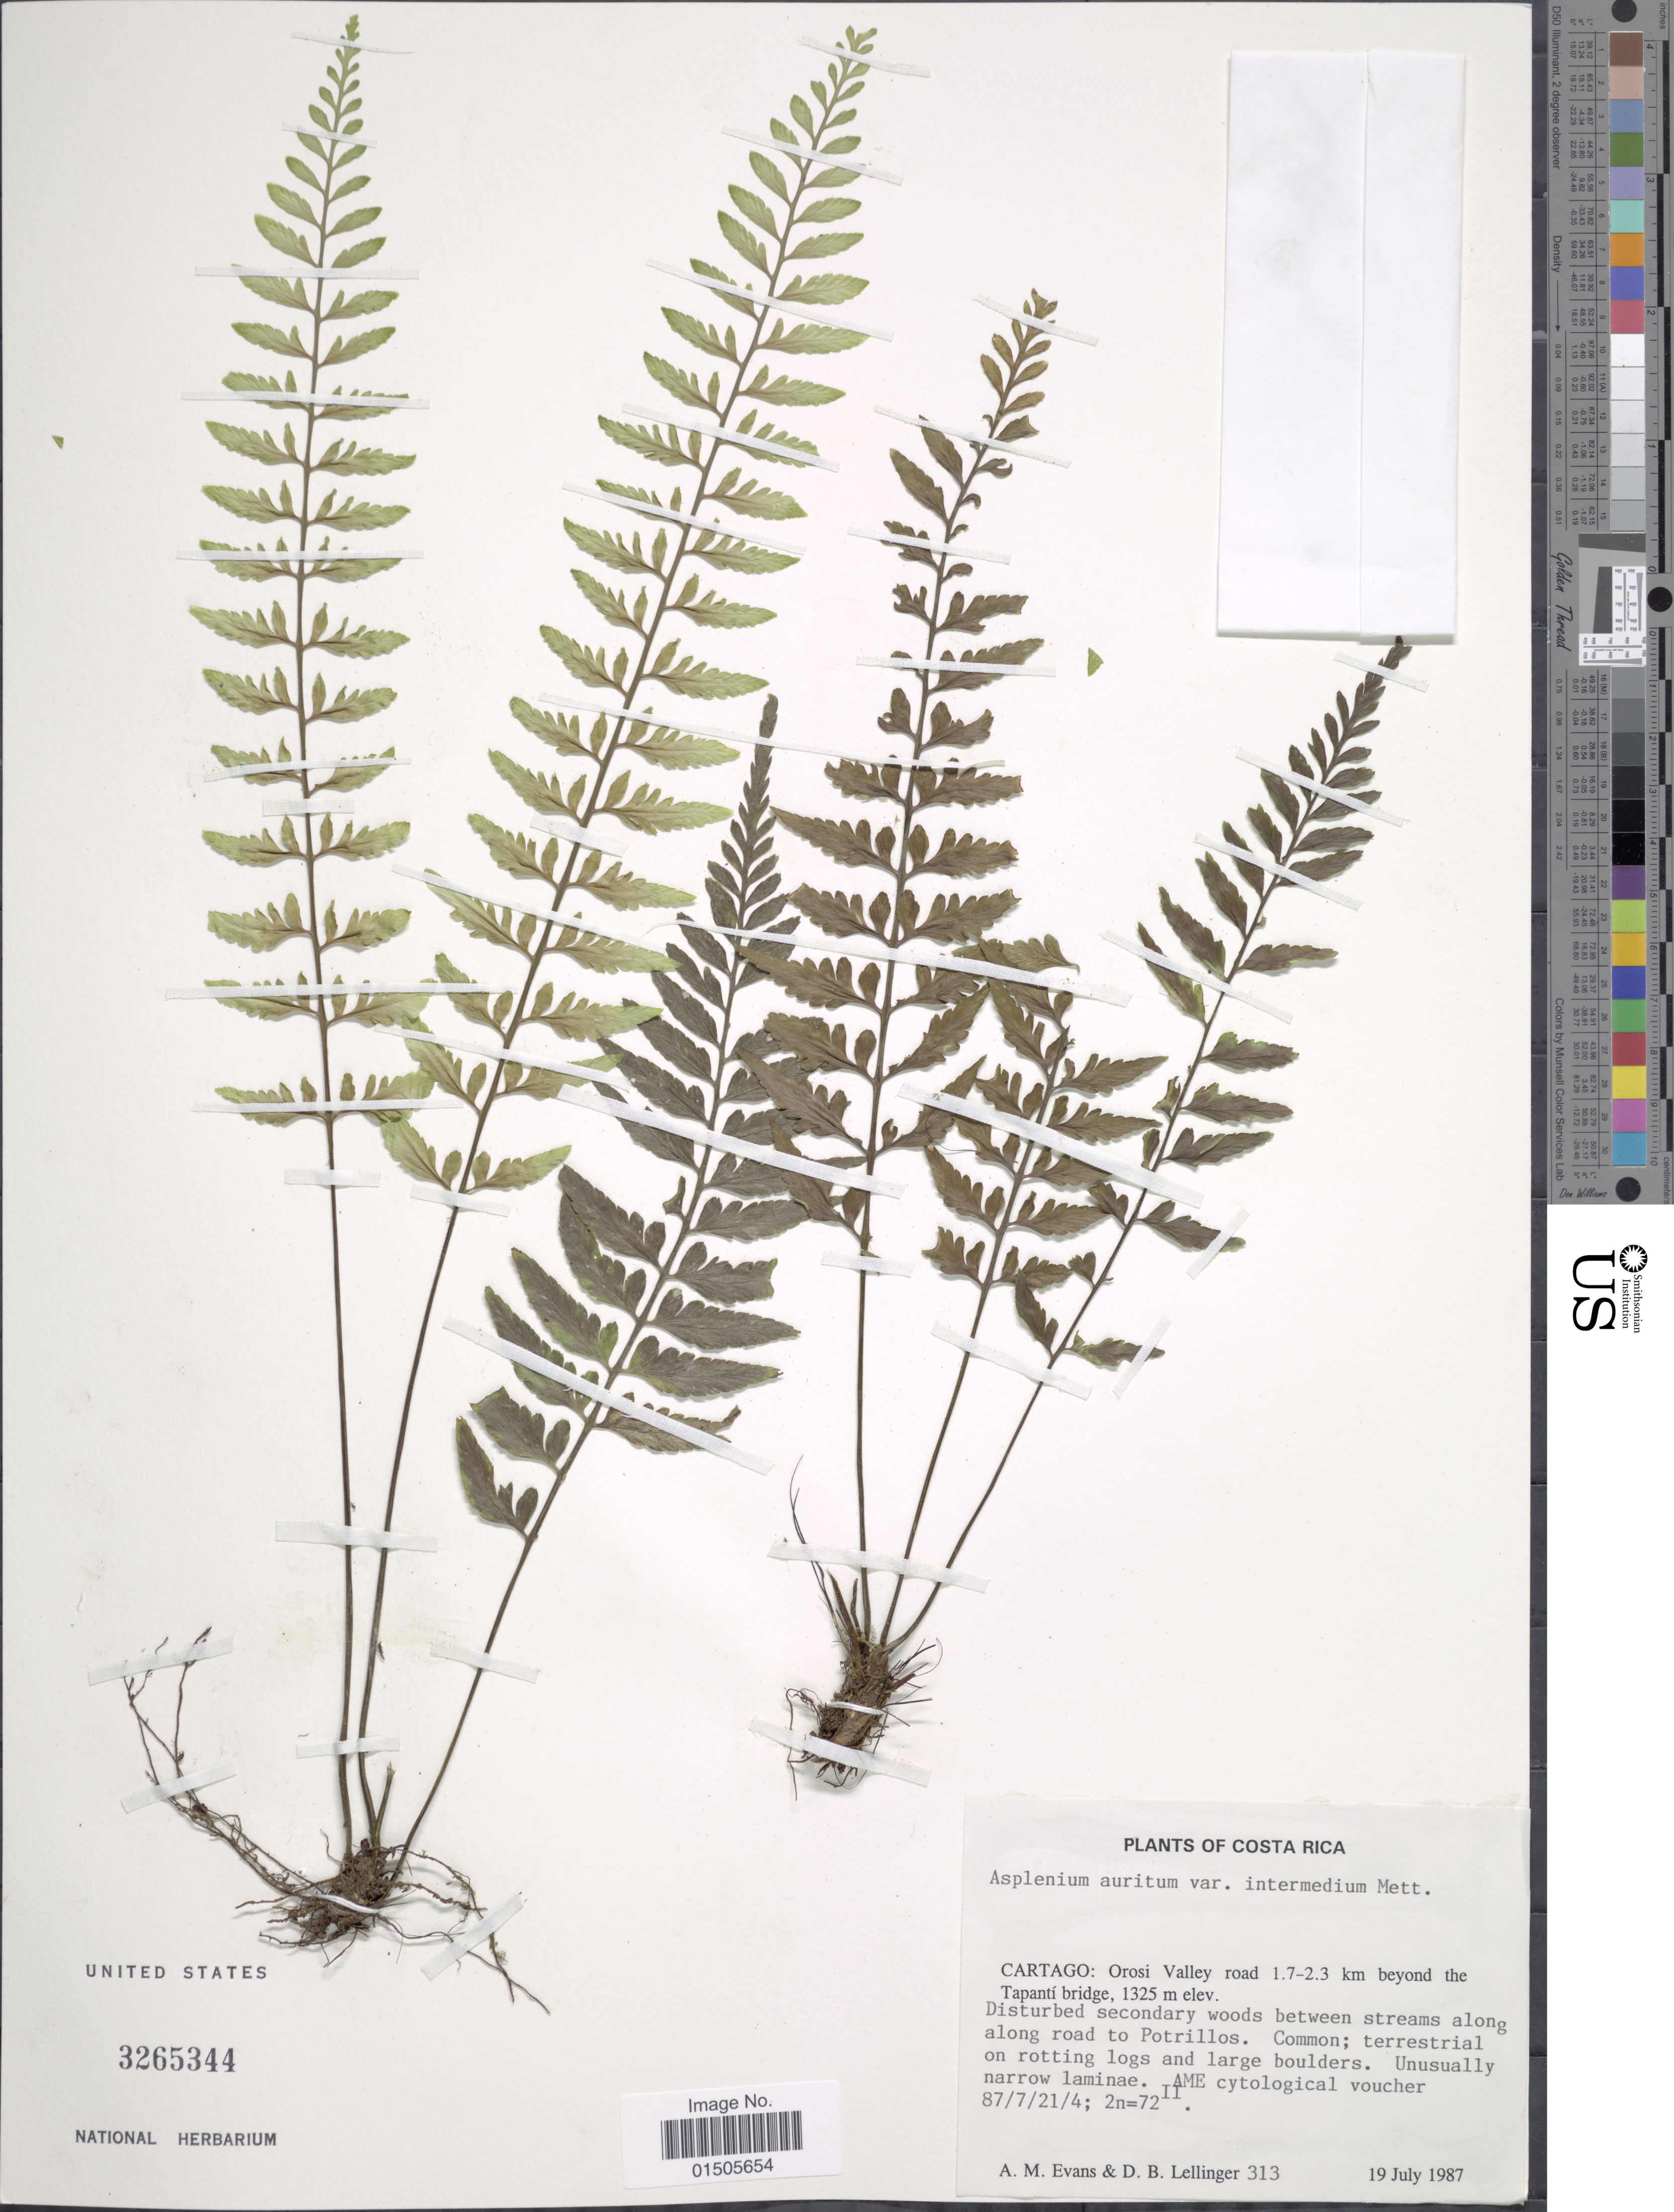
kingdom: Plantae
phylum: Tracheophyta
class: Polypodiopsida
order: Polypodiales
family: Aspleniaceae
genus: Asplenium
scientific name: Asplenium auritum var. intermedium ined.?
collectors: A. M. Evans & D. B. Lellinger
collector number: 313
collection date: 1987-07-19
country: Costa Rica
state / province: Cartago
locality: Orosi Valley road 1.7-2.3 km beyond the Tapanti bridge, Disturbed secondary woods between streams along road to Potrillos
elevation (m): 1325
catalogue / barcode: US 3265344